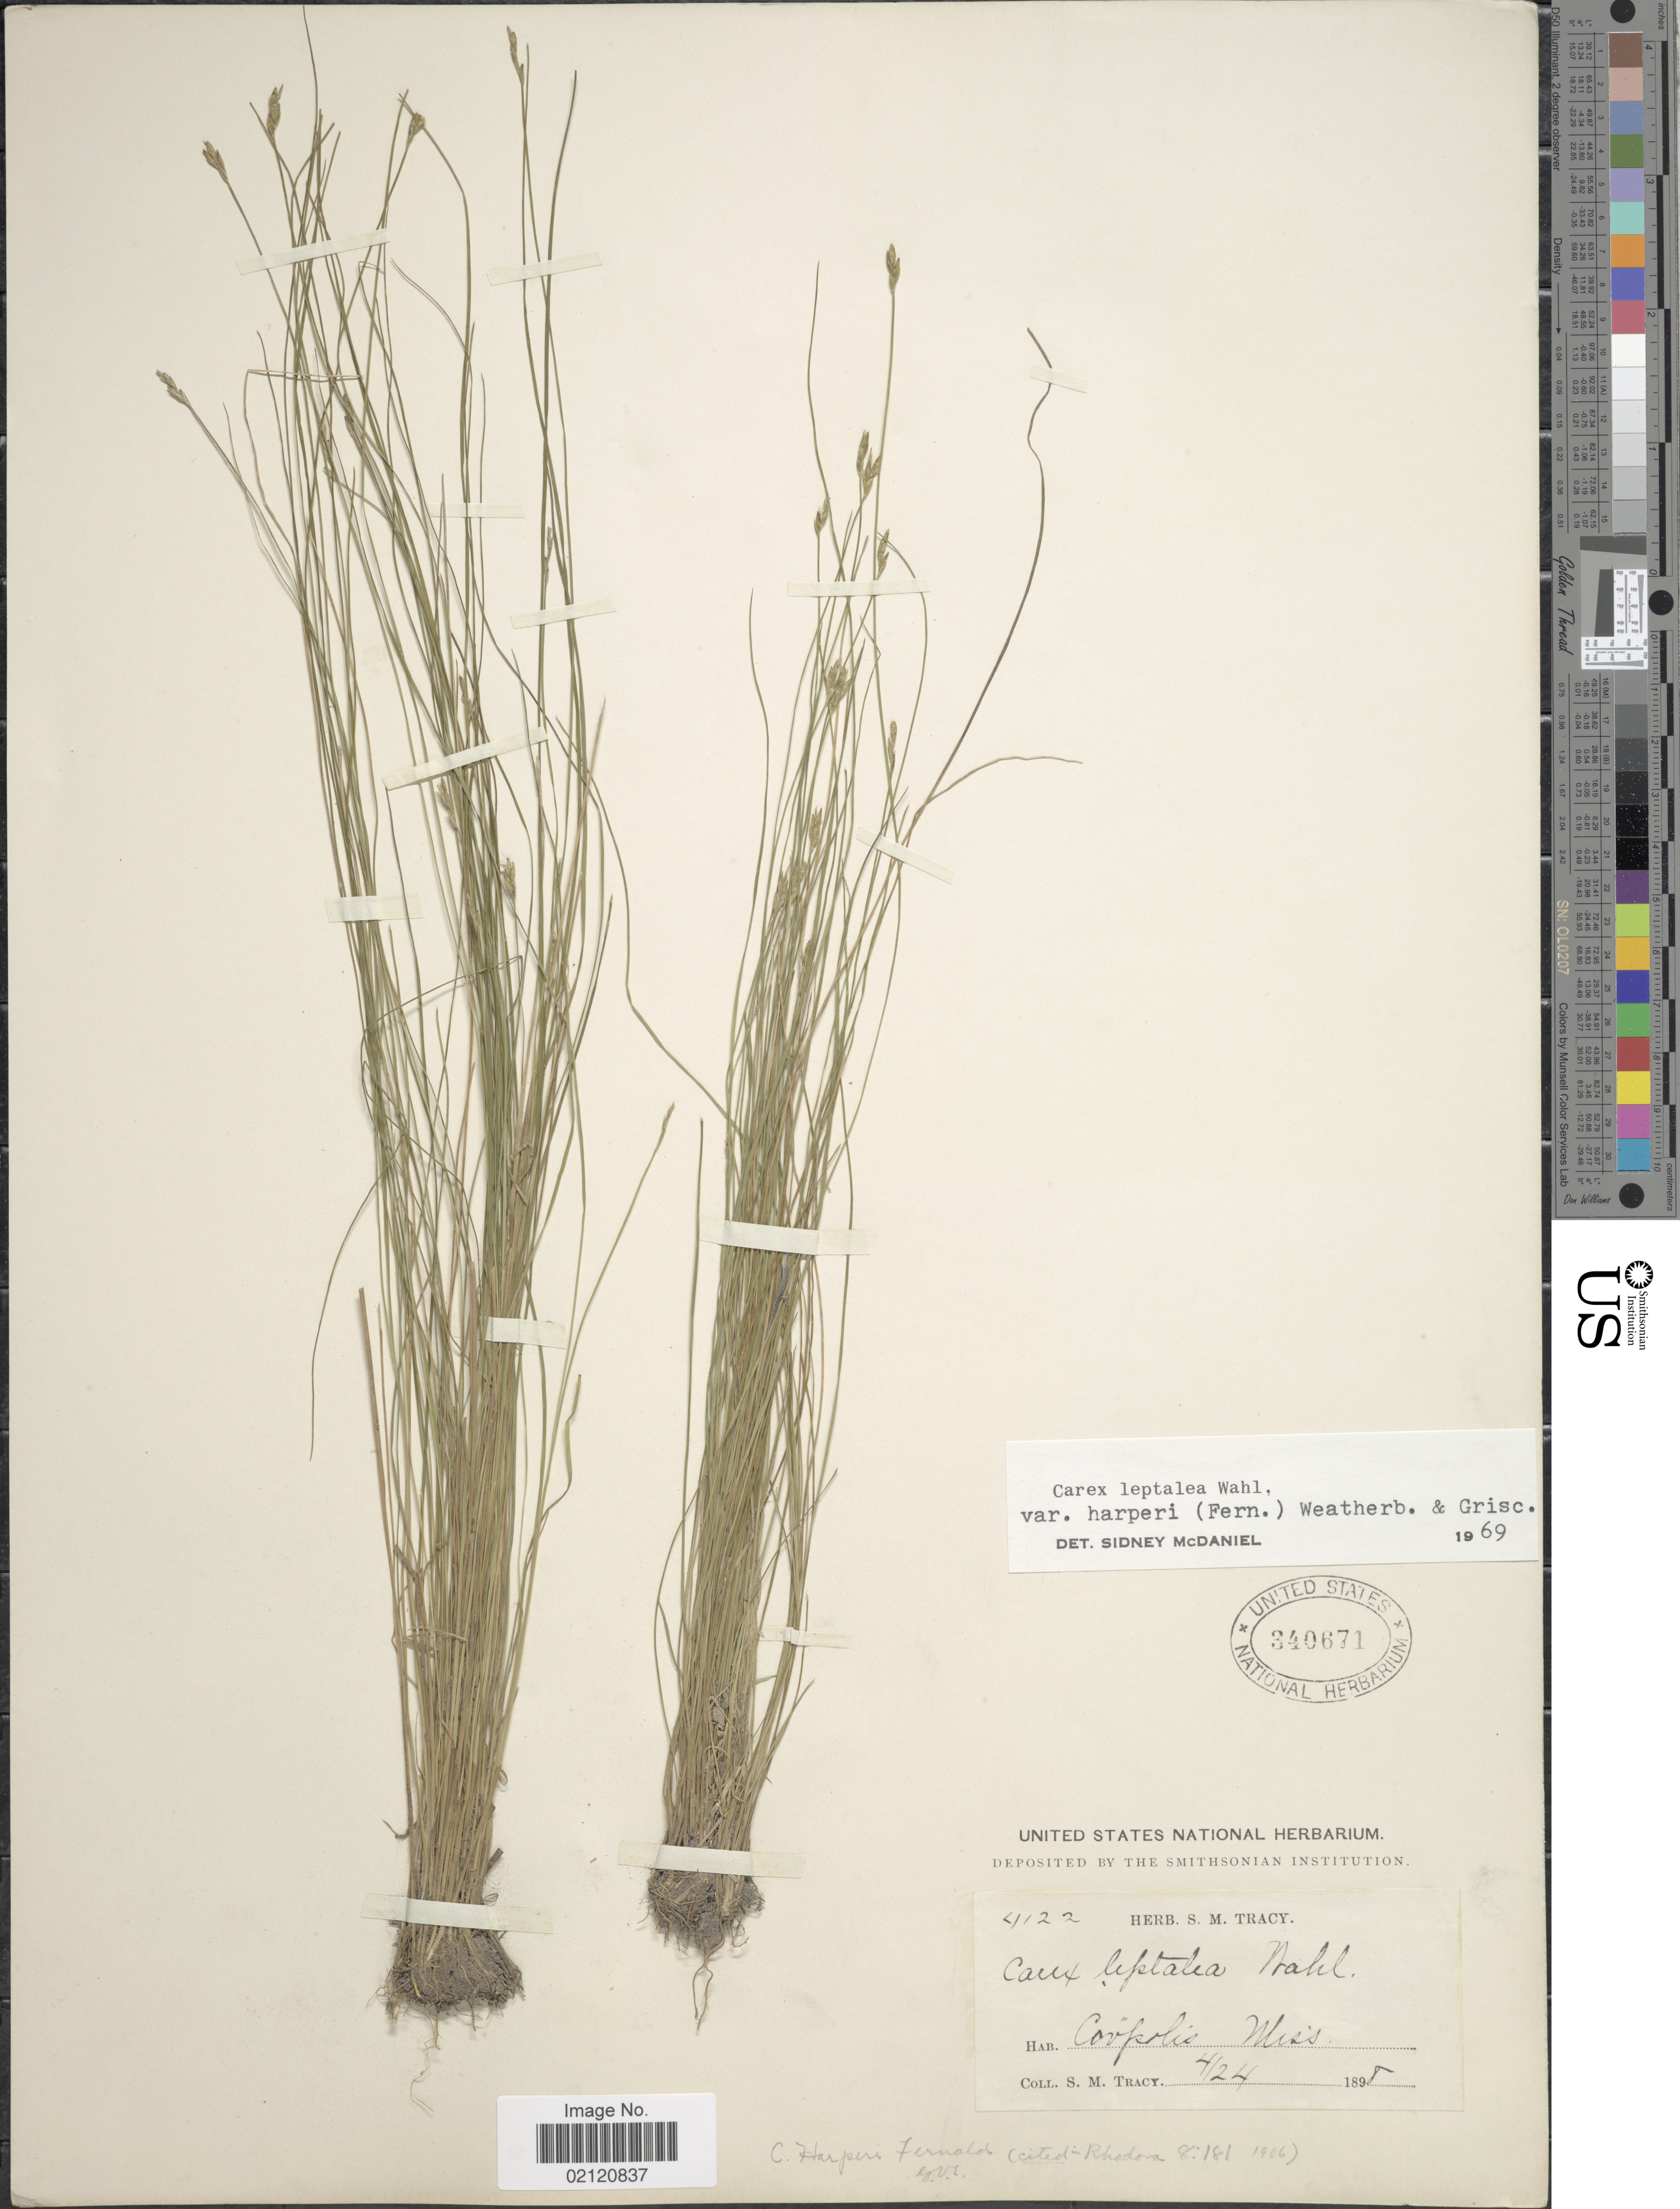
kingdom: Plantae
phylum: Tracheophyta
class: Liliopsida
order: Poales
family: Cyperaceae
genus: Carex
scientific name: Carex leptalea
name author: Wahlenb.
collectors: S. M. Tracy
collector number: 4122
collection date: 1898-04-24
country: United States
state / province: Mississippi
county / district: Harrison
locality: Coopolis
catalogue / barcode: US 340671